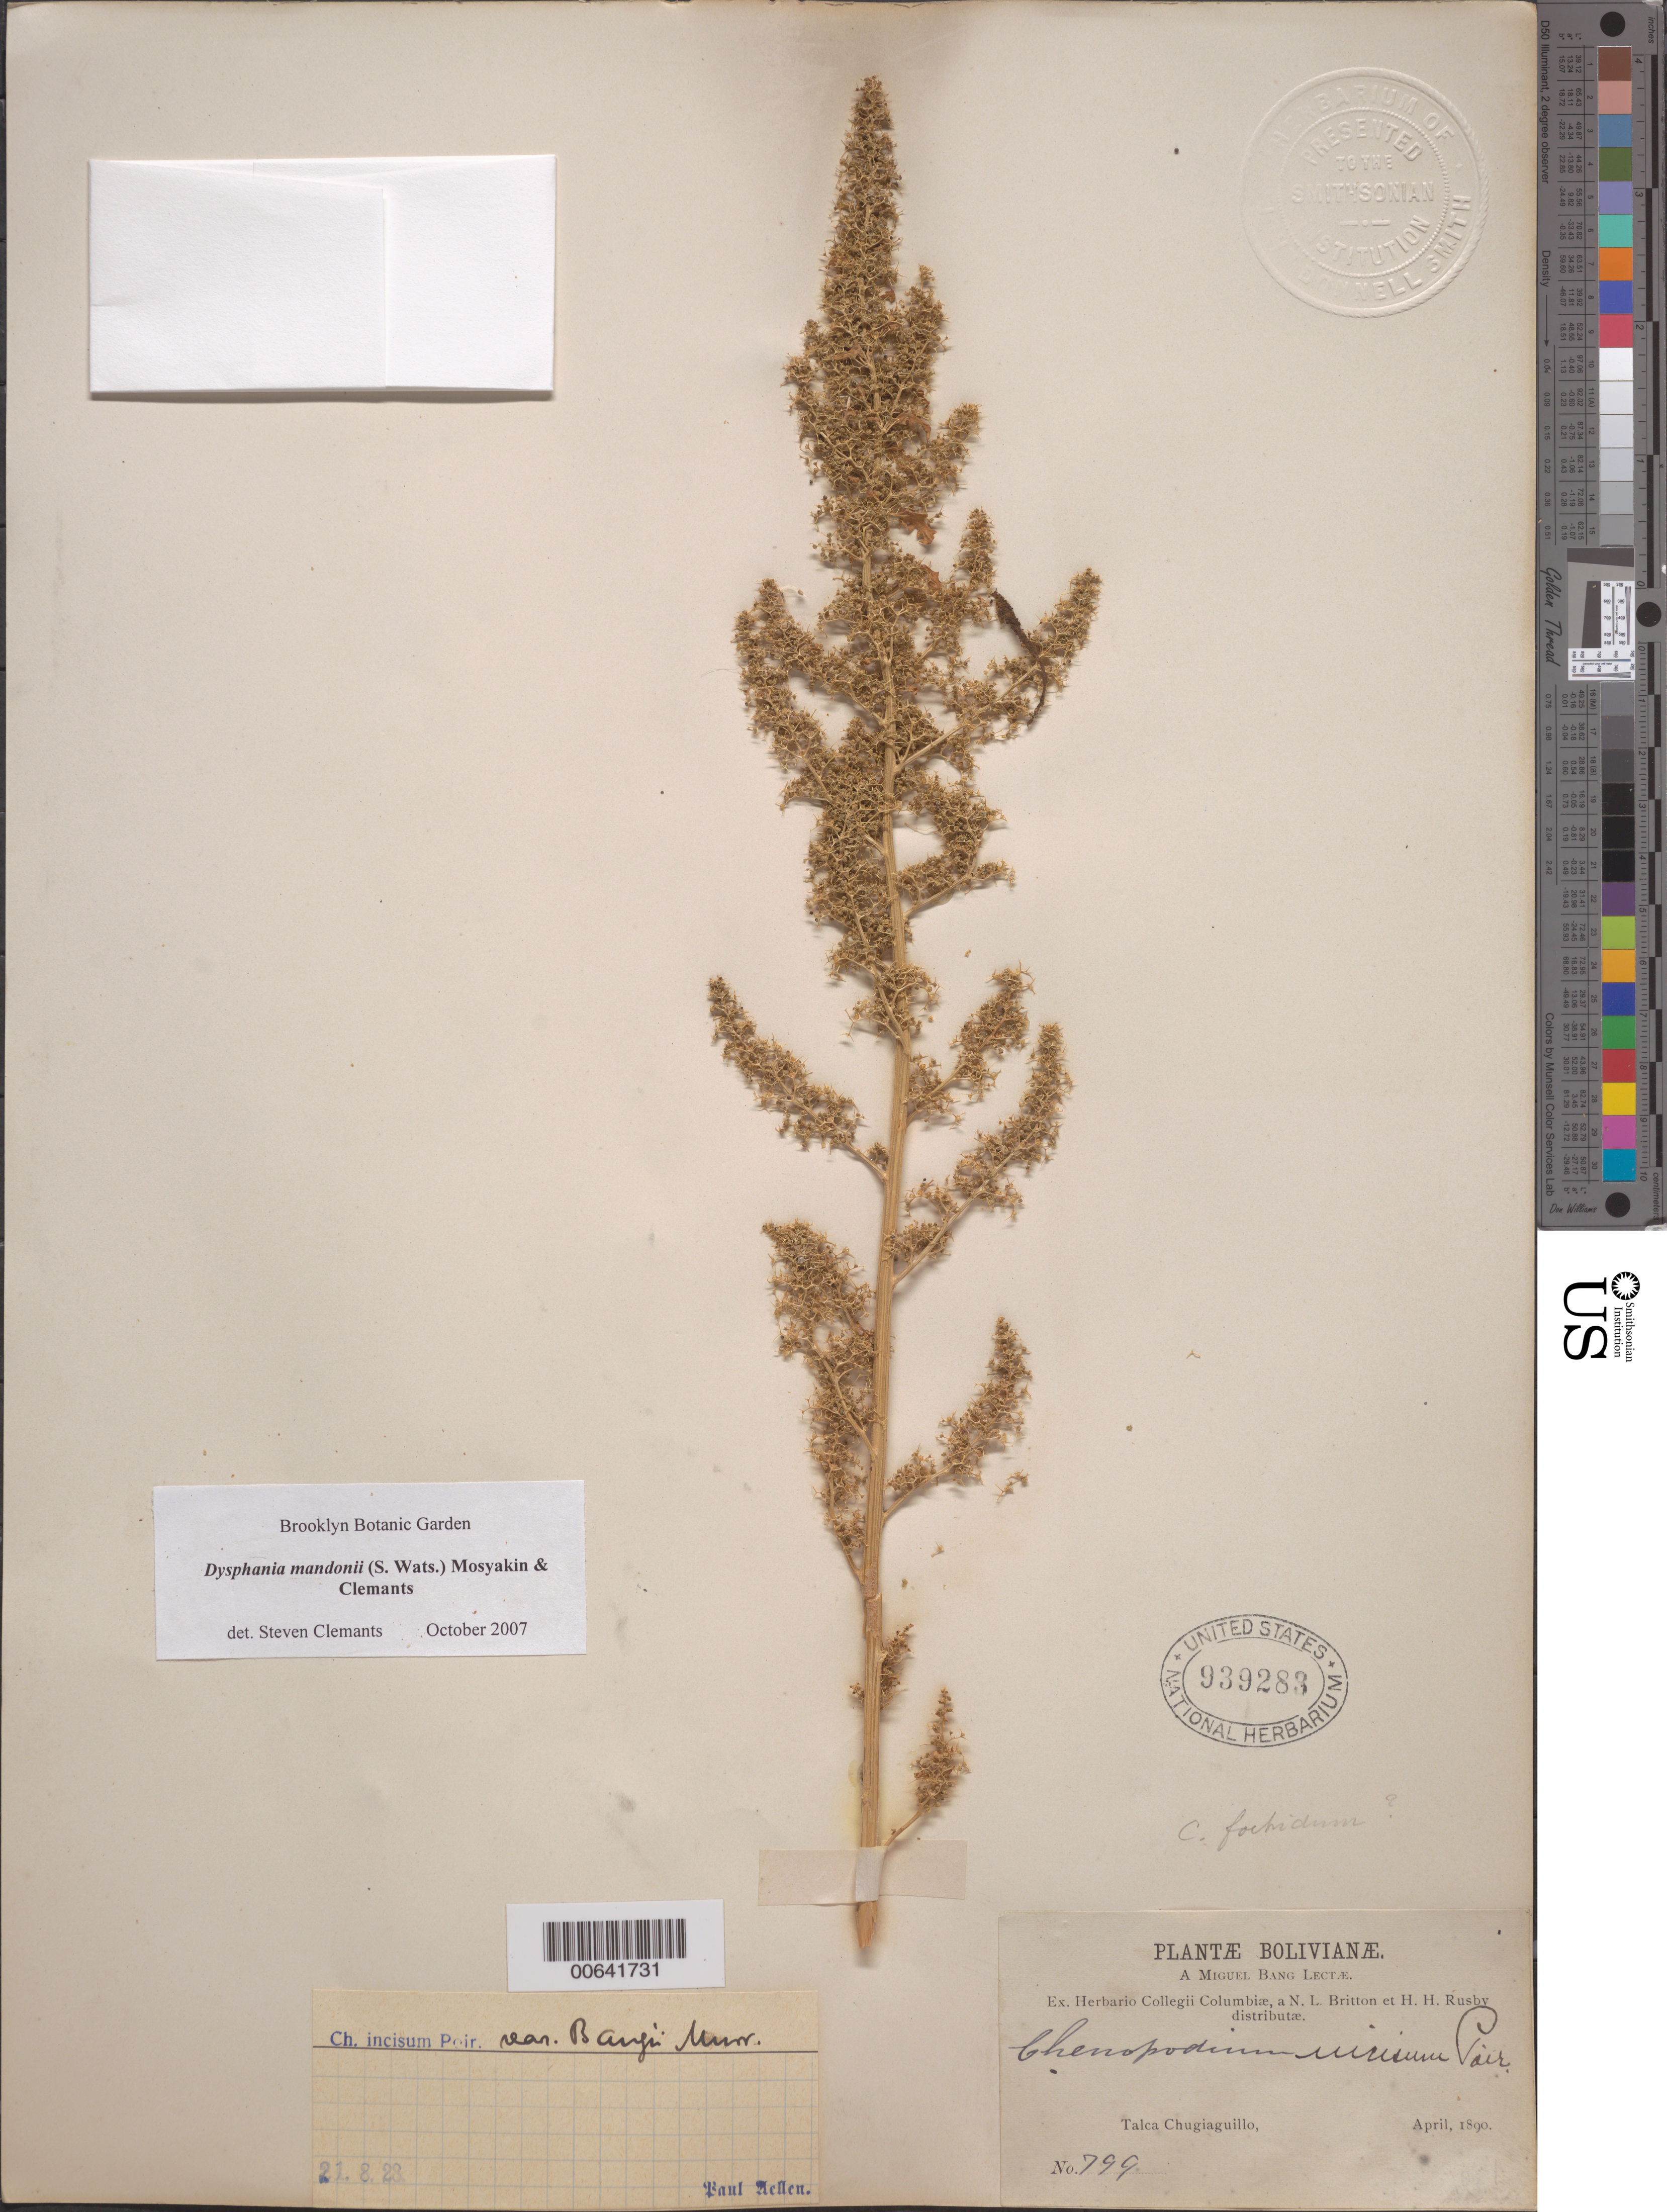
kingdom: Plantae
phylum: Tracheophyta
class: Magnoliopsida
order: Caryophyllales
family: Amaranthaceae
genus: Chenopodium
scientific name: Chenopodium incisum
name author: Poir.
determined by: Aellen, P.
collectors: M. Bang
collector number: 799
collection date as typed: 01 Apr 1990 or 04 Jan 1990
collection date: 1990-01-04 or 1990-04-01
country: Bolivia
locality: Talca Chugiaguilla.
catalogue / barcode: US 939283